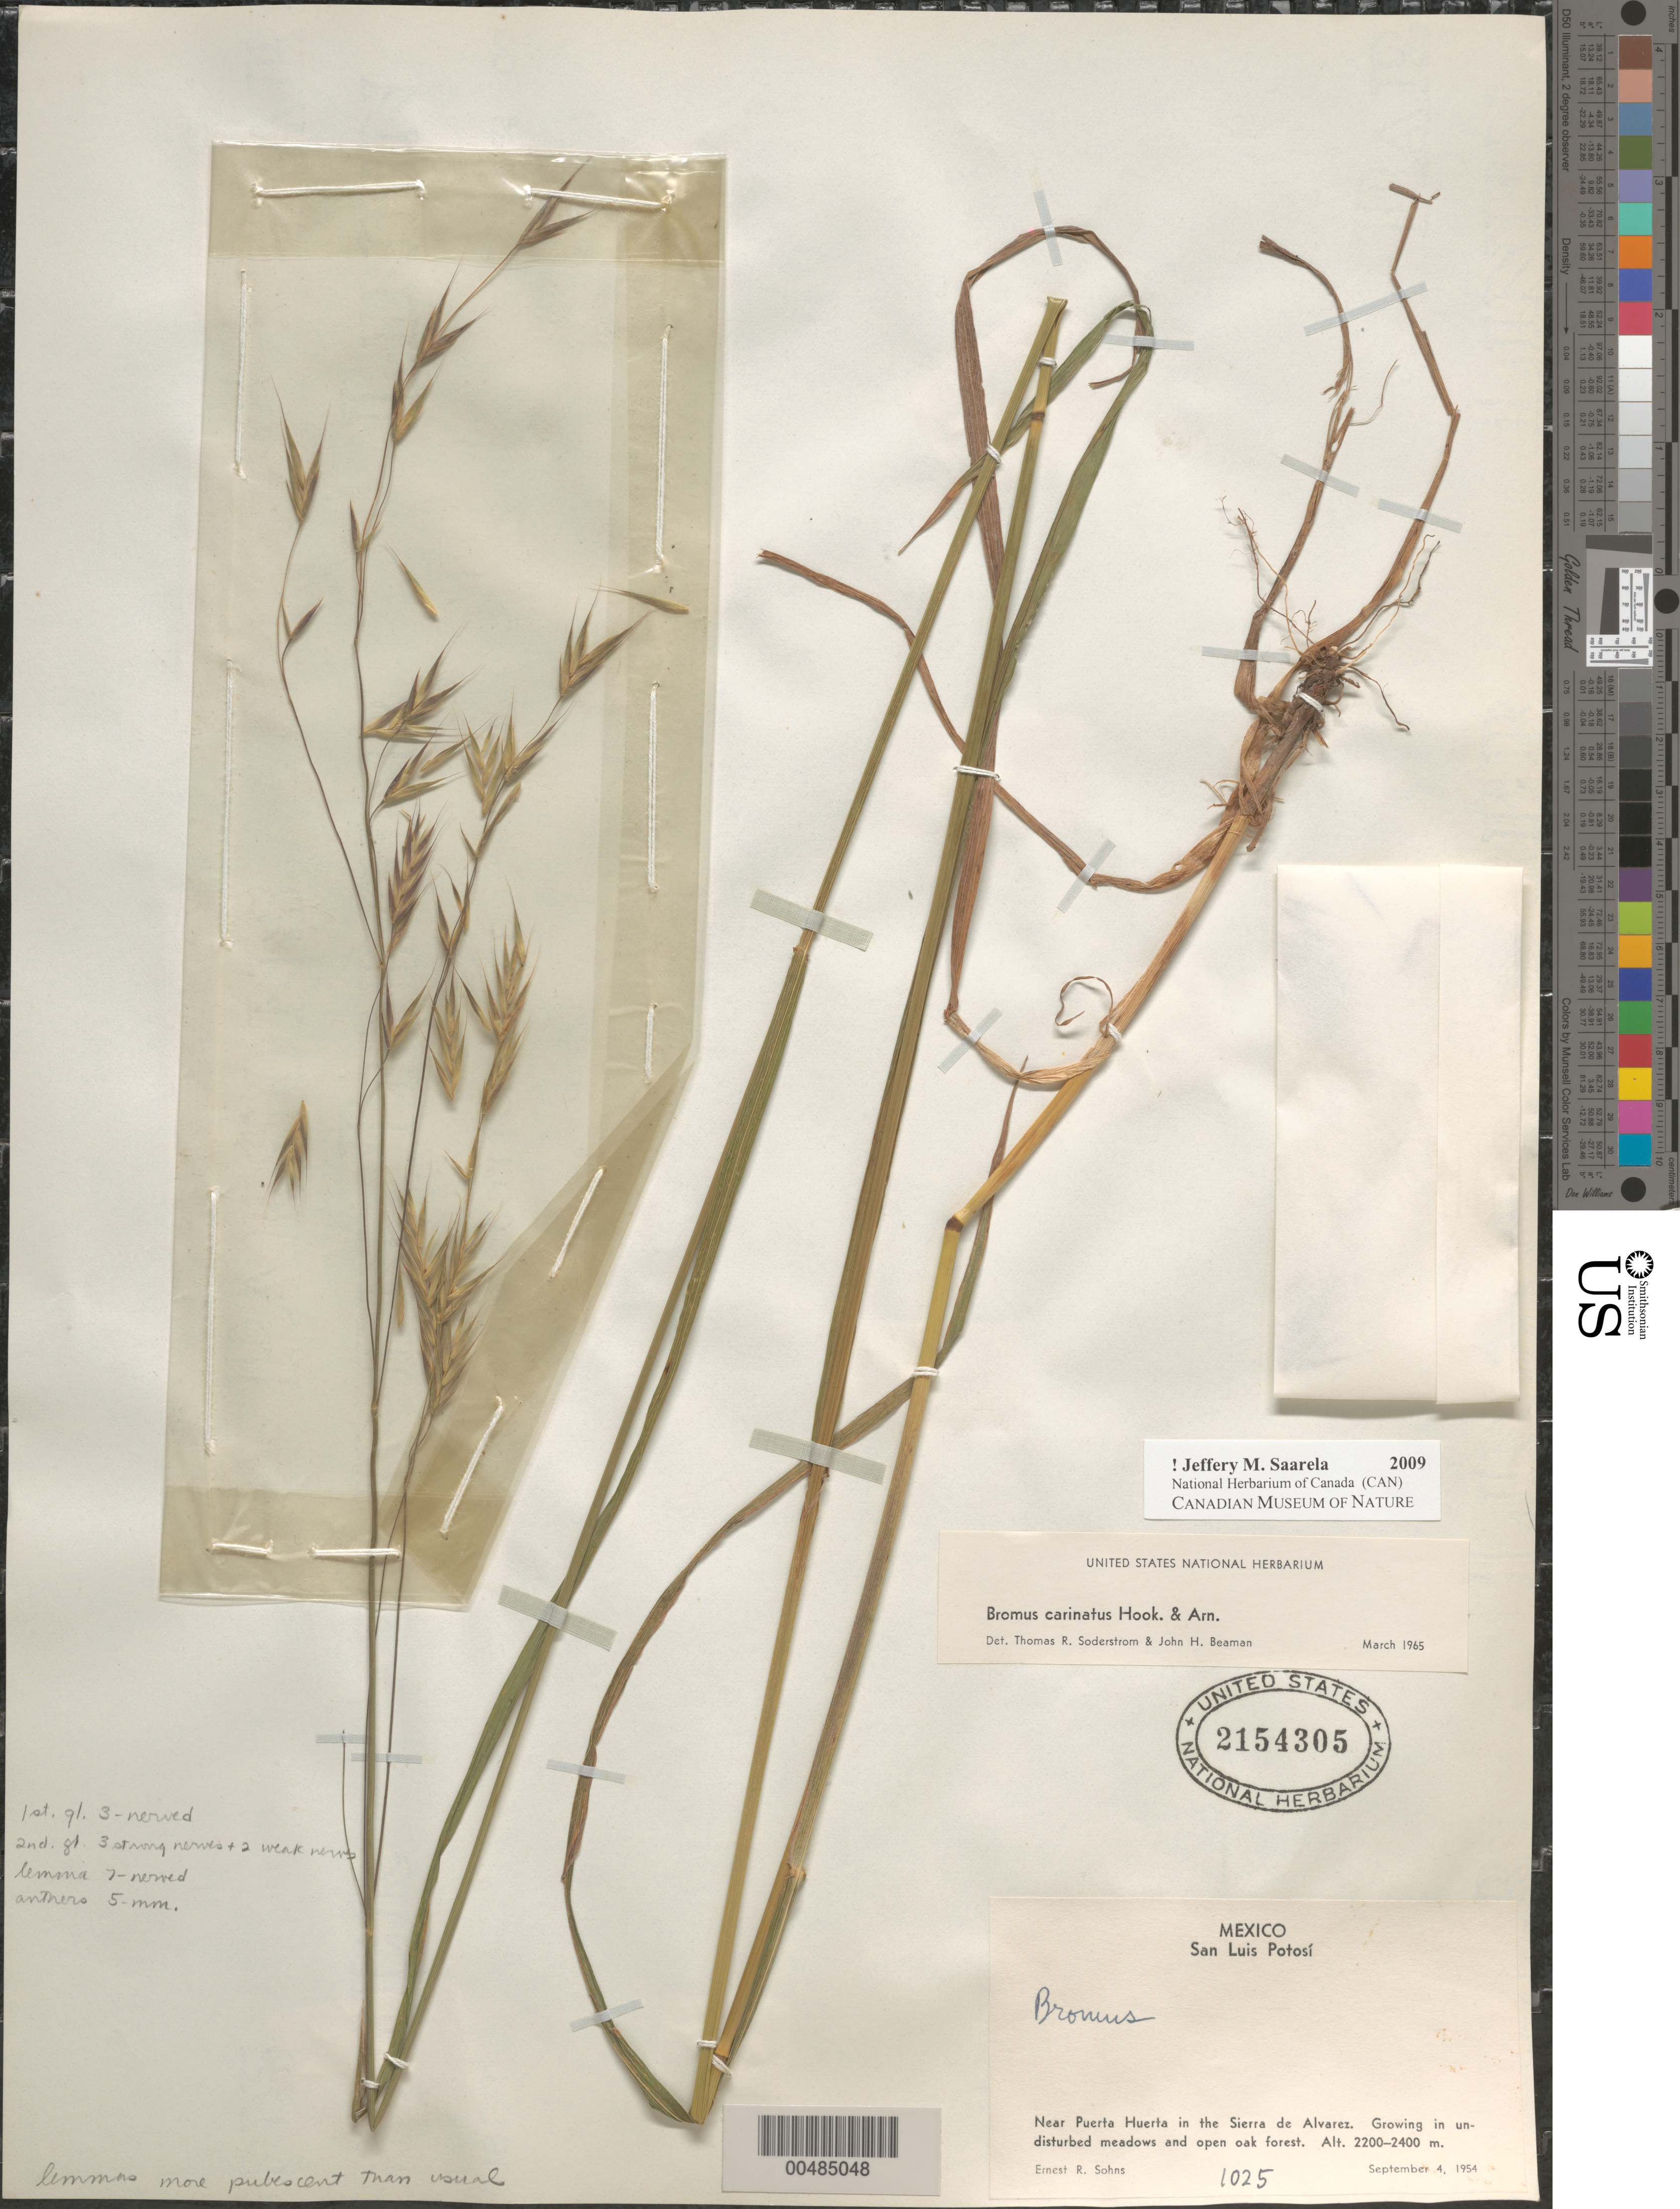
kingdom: Plantae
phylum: Tracheophyta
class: Liliopsida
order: Poales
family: Poaceae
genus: Bromus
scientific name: Bromus carinatus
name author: Hook. & Arn.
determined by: Soderstrom, T. R.; Beaman, J. H.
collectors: E. R. Sohns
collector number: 1025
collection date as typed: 4 Sep 1954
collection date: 1954-09-04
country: Mexico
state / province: San Luis Potosi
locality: Near Puerta Huerta in the Sierra de Alvarez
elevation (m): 2200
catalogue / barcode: US 2154305